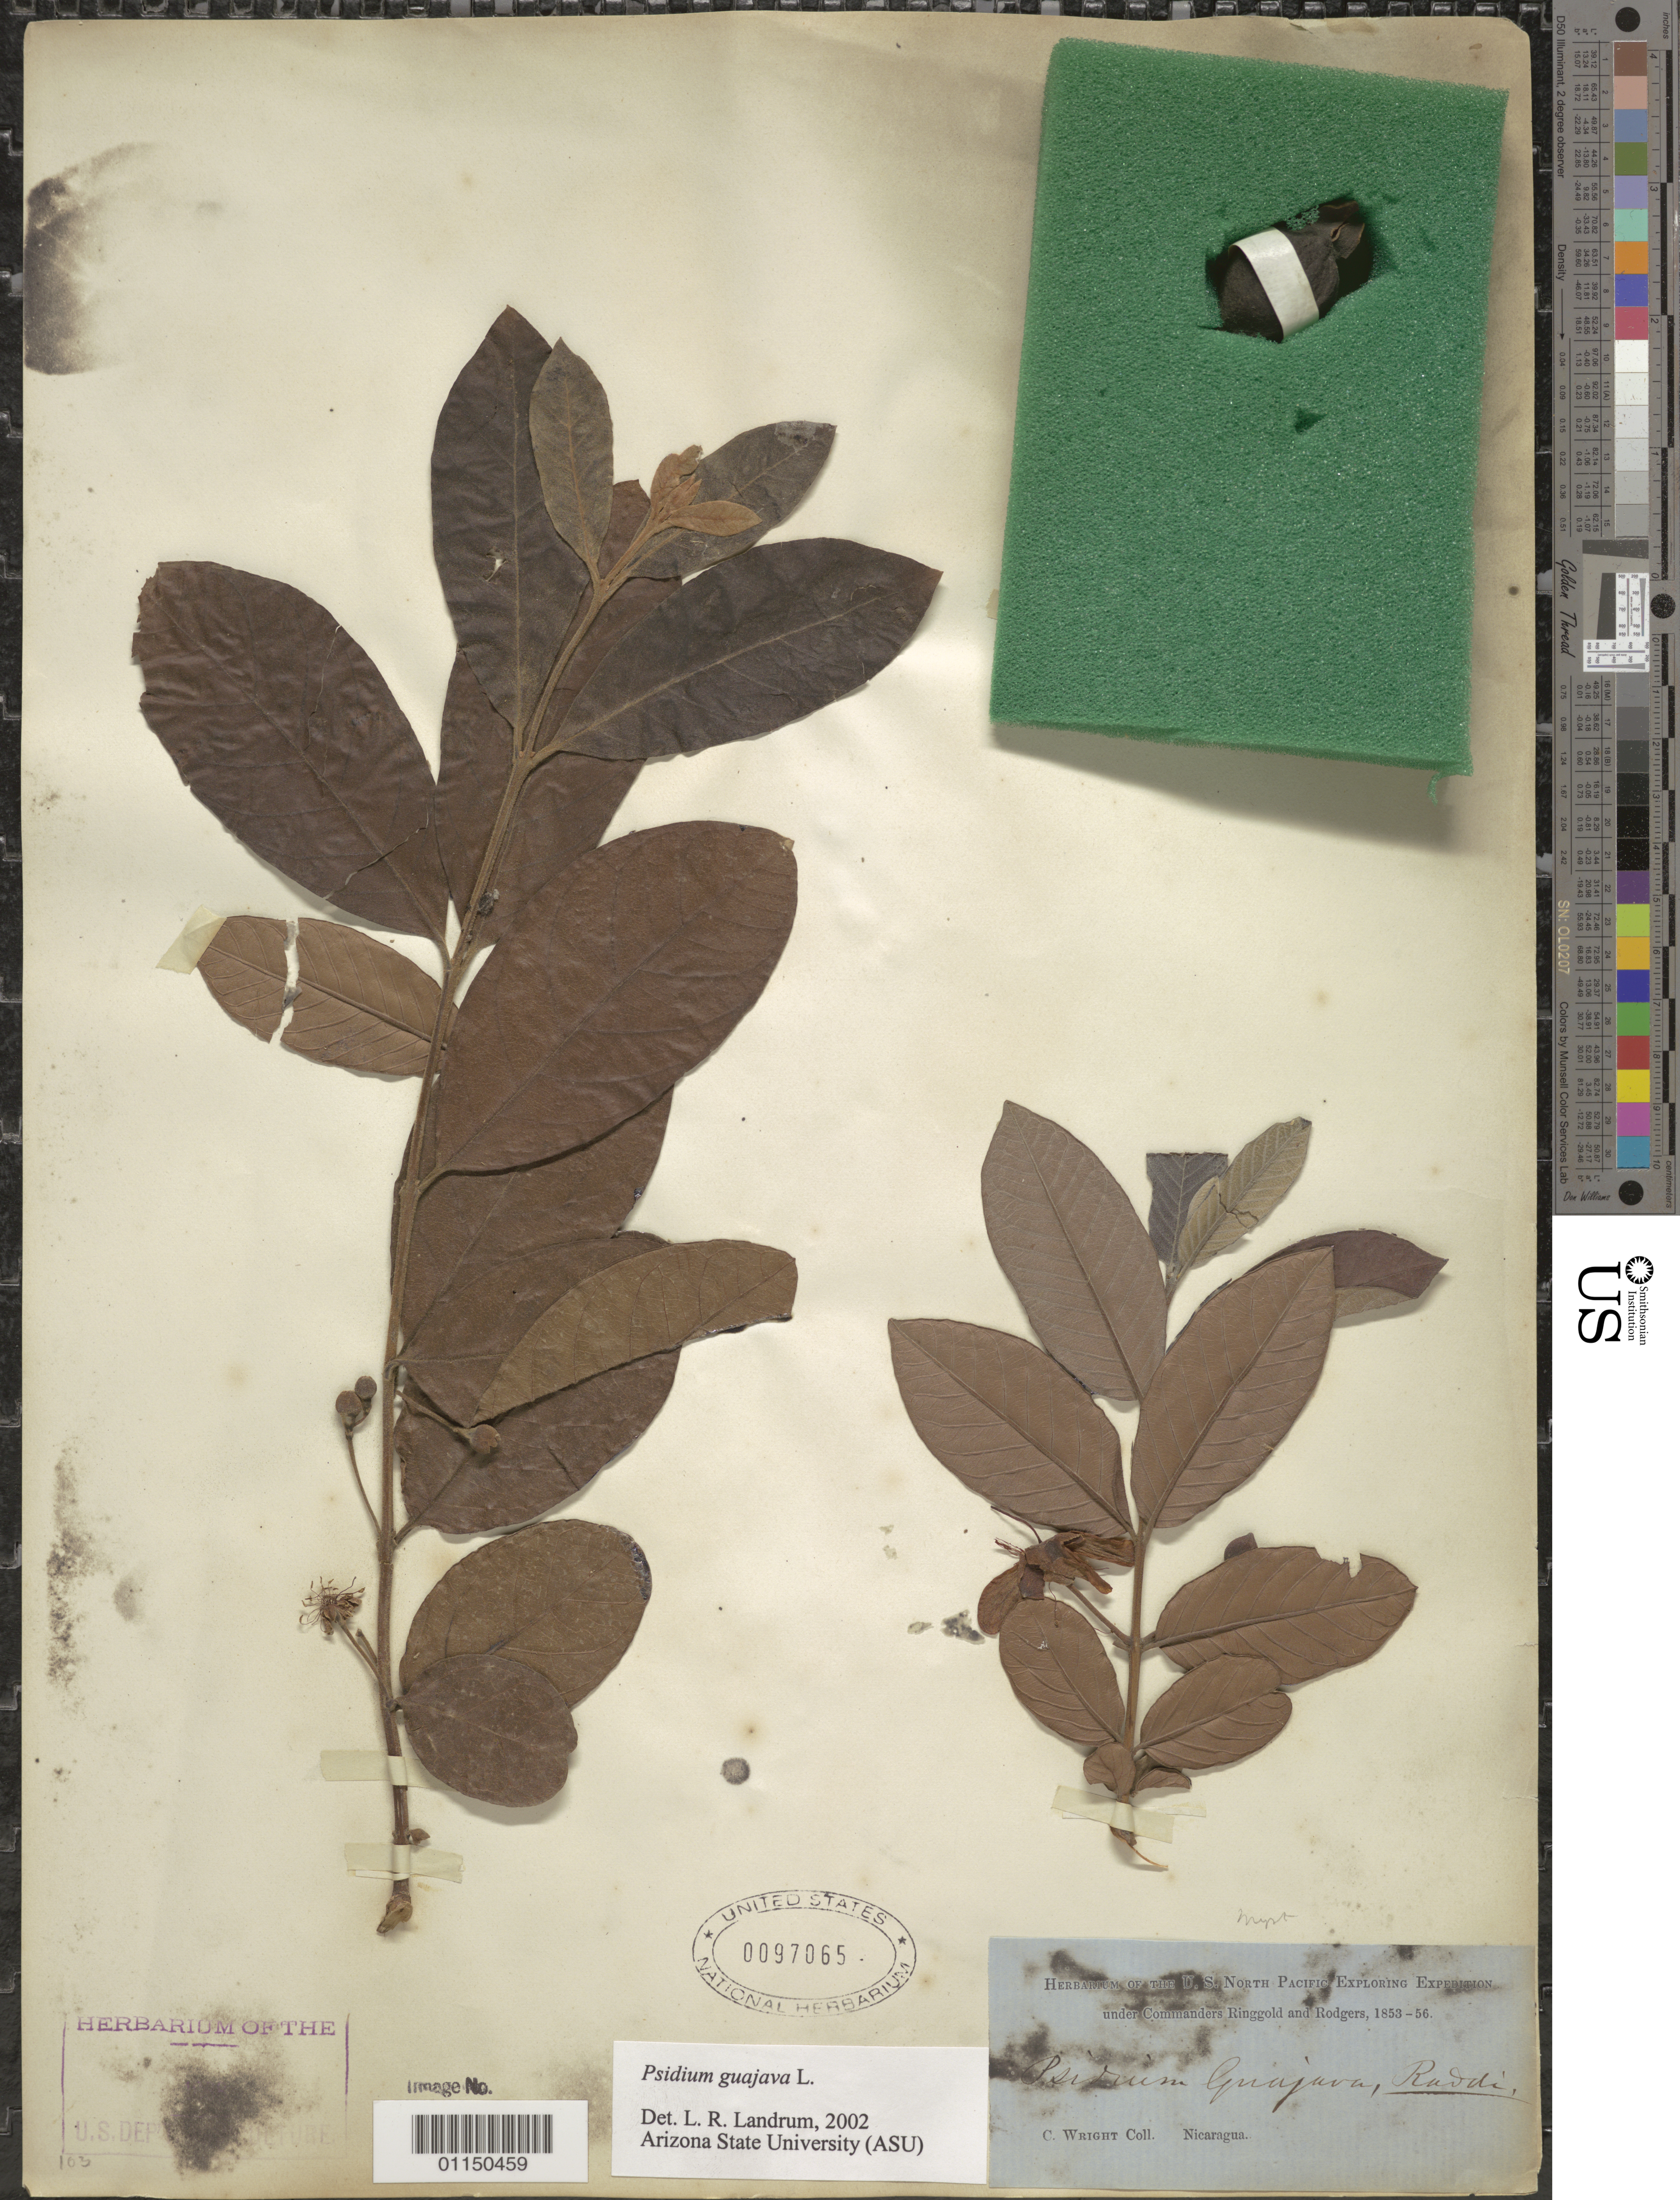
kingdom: Plantae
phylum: Tracheophyta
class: Magnoliopsida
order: Myrtales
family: Myrtaceae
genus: Psidium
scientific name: Psidium guajava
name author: L.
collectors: C. Wright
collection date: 1853/1856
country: Nicaragua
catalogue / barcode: US 97065